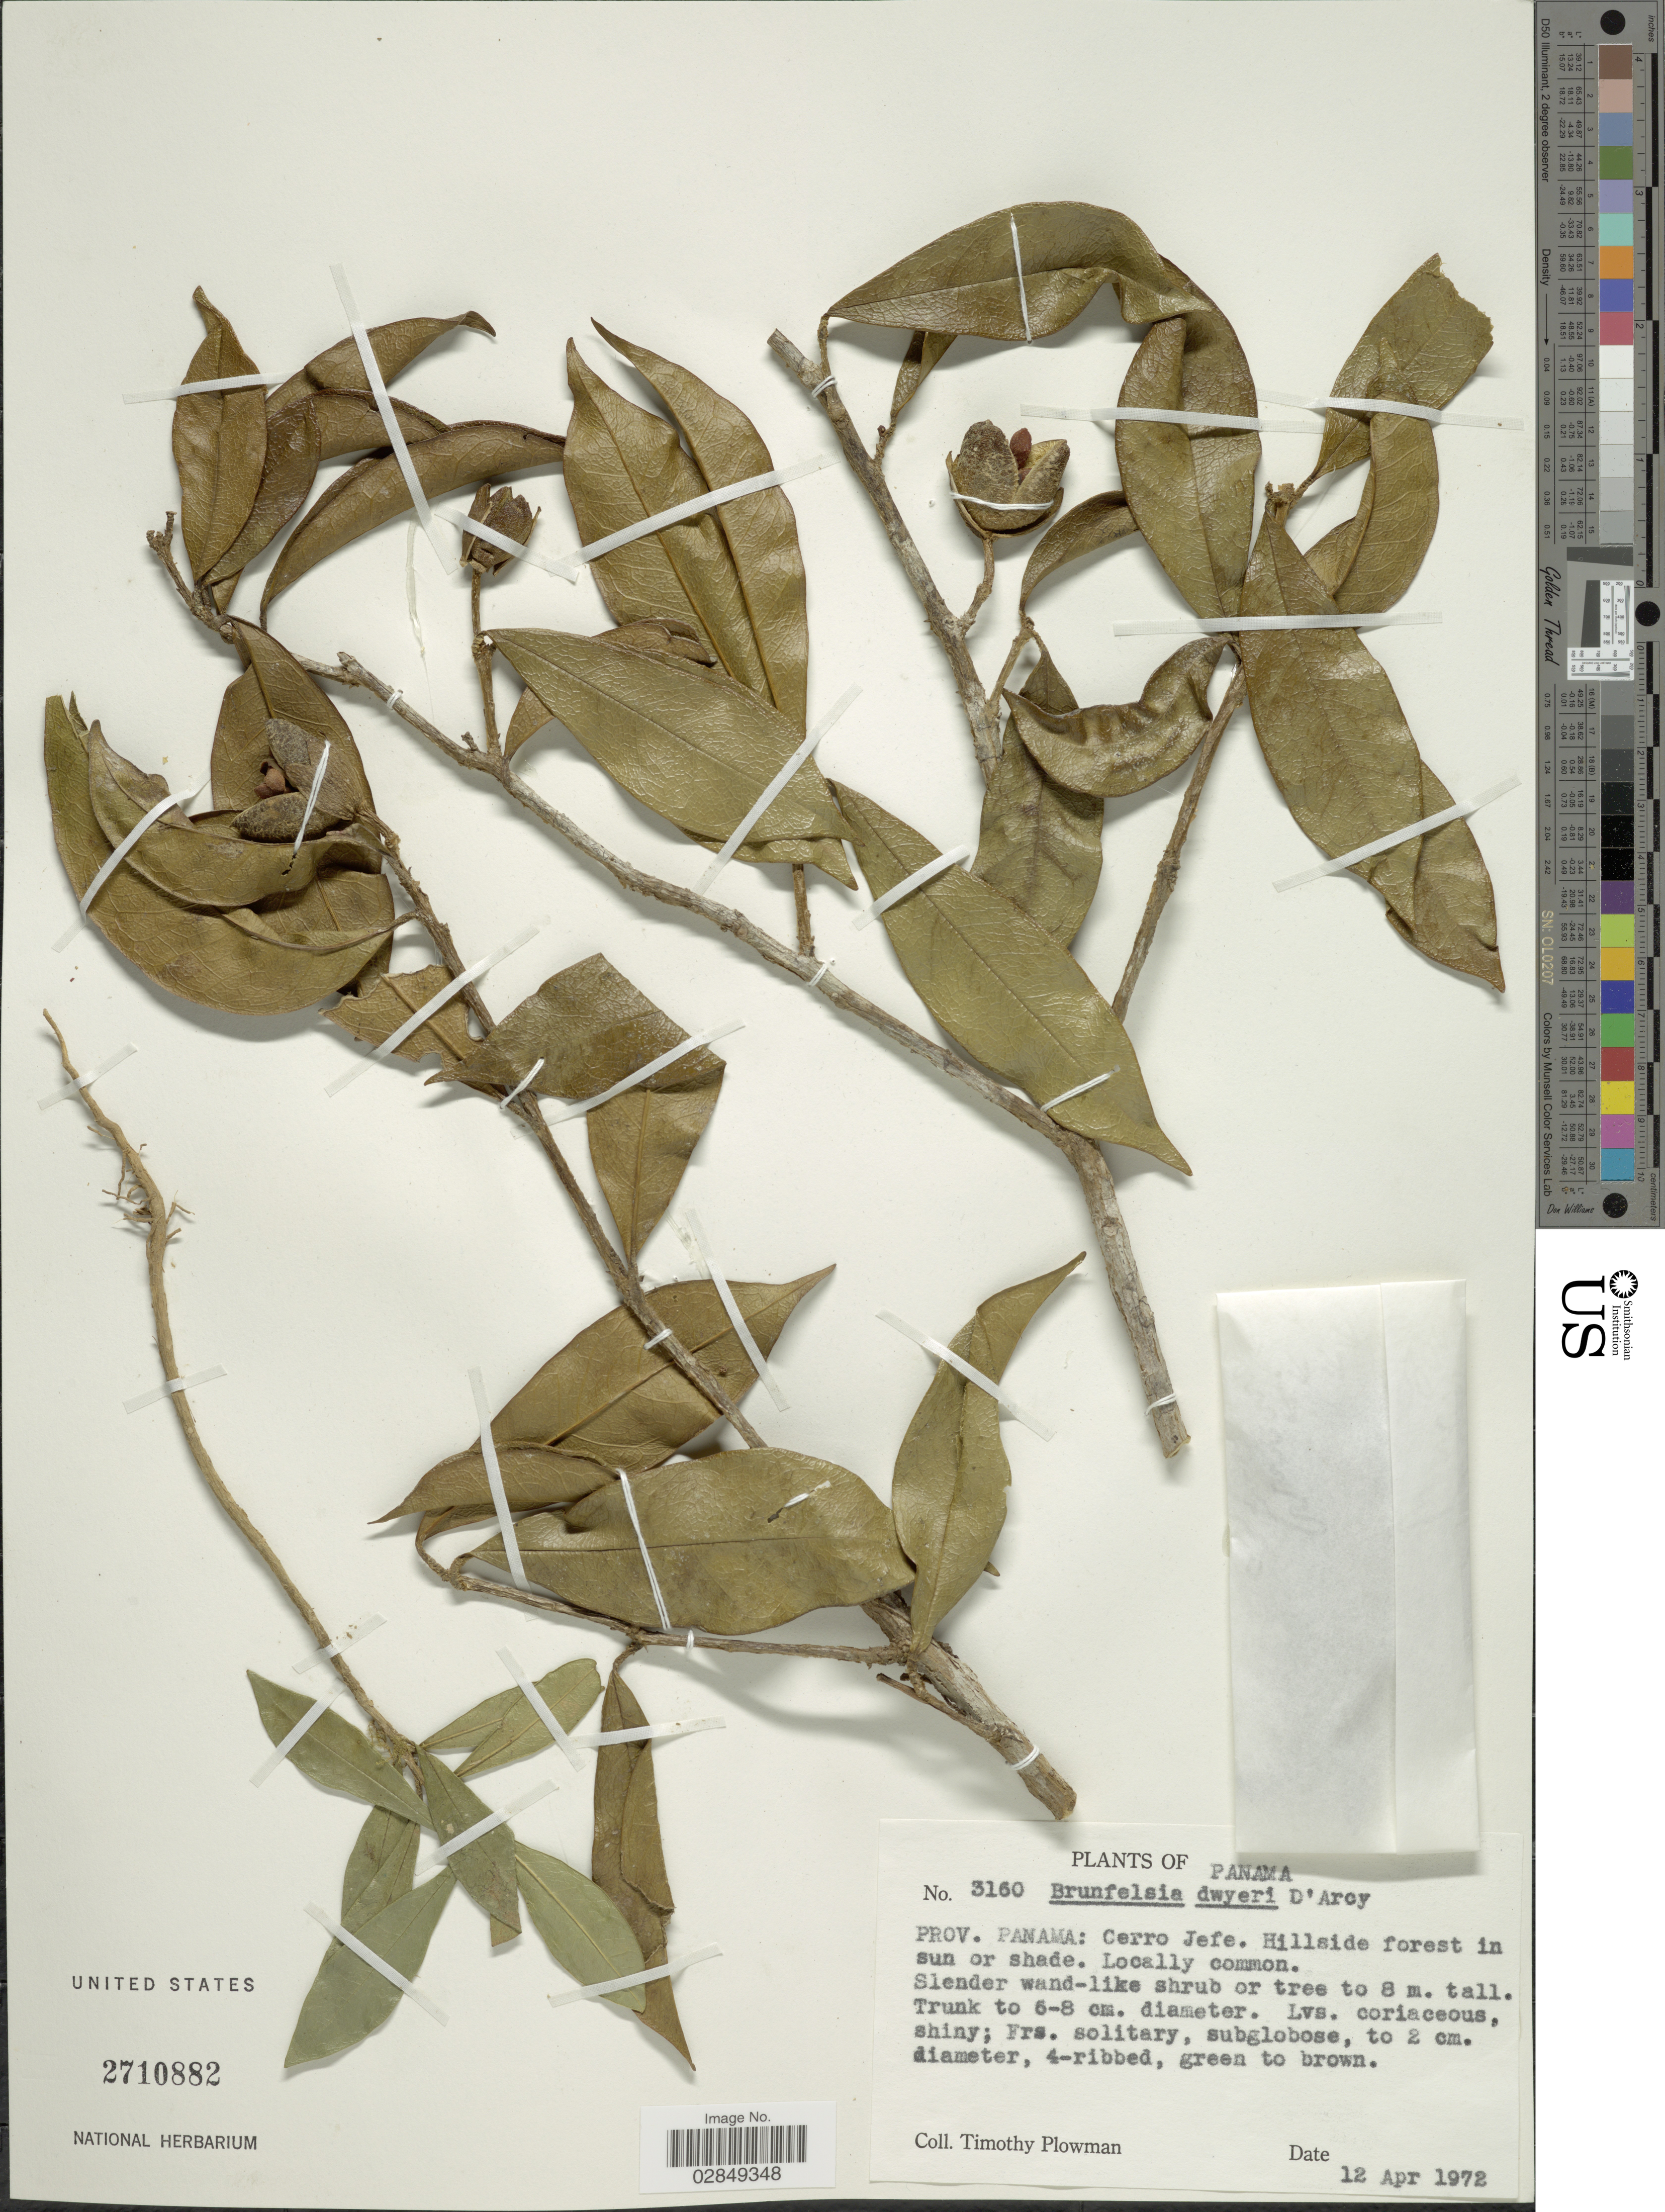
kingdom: Plantae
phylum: Tracheophyta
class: Magnoliopsida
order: Solanales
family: Solanaceae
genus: Brunfelsia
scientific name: Brunfelsia dwyeri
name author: D'Arcy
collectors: T. Plowman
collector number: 3160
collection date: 1972-04-12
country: Panama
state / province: Panamá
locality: Cerro Jefe. Hillside forest in sun or shade.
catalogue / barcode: US 2710882